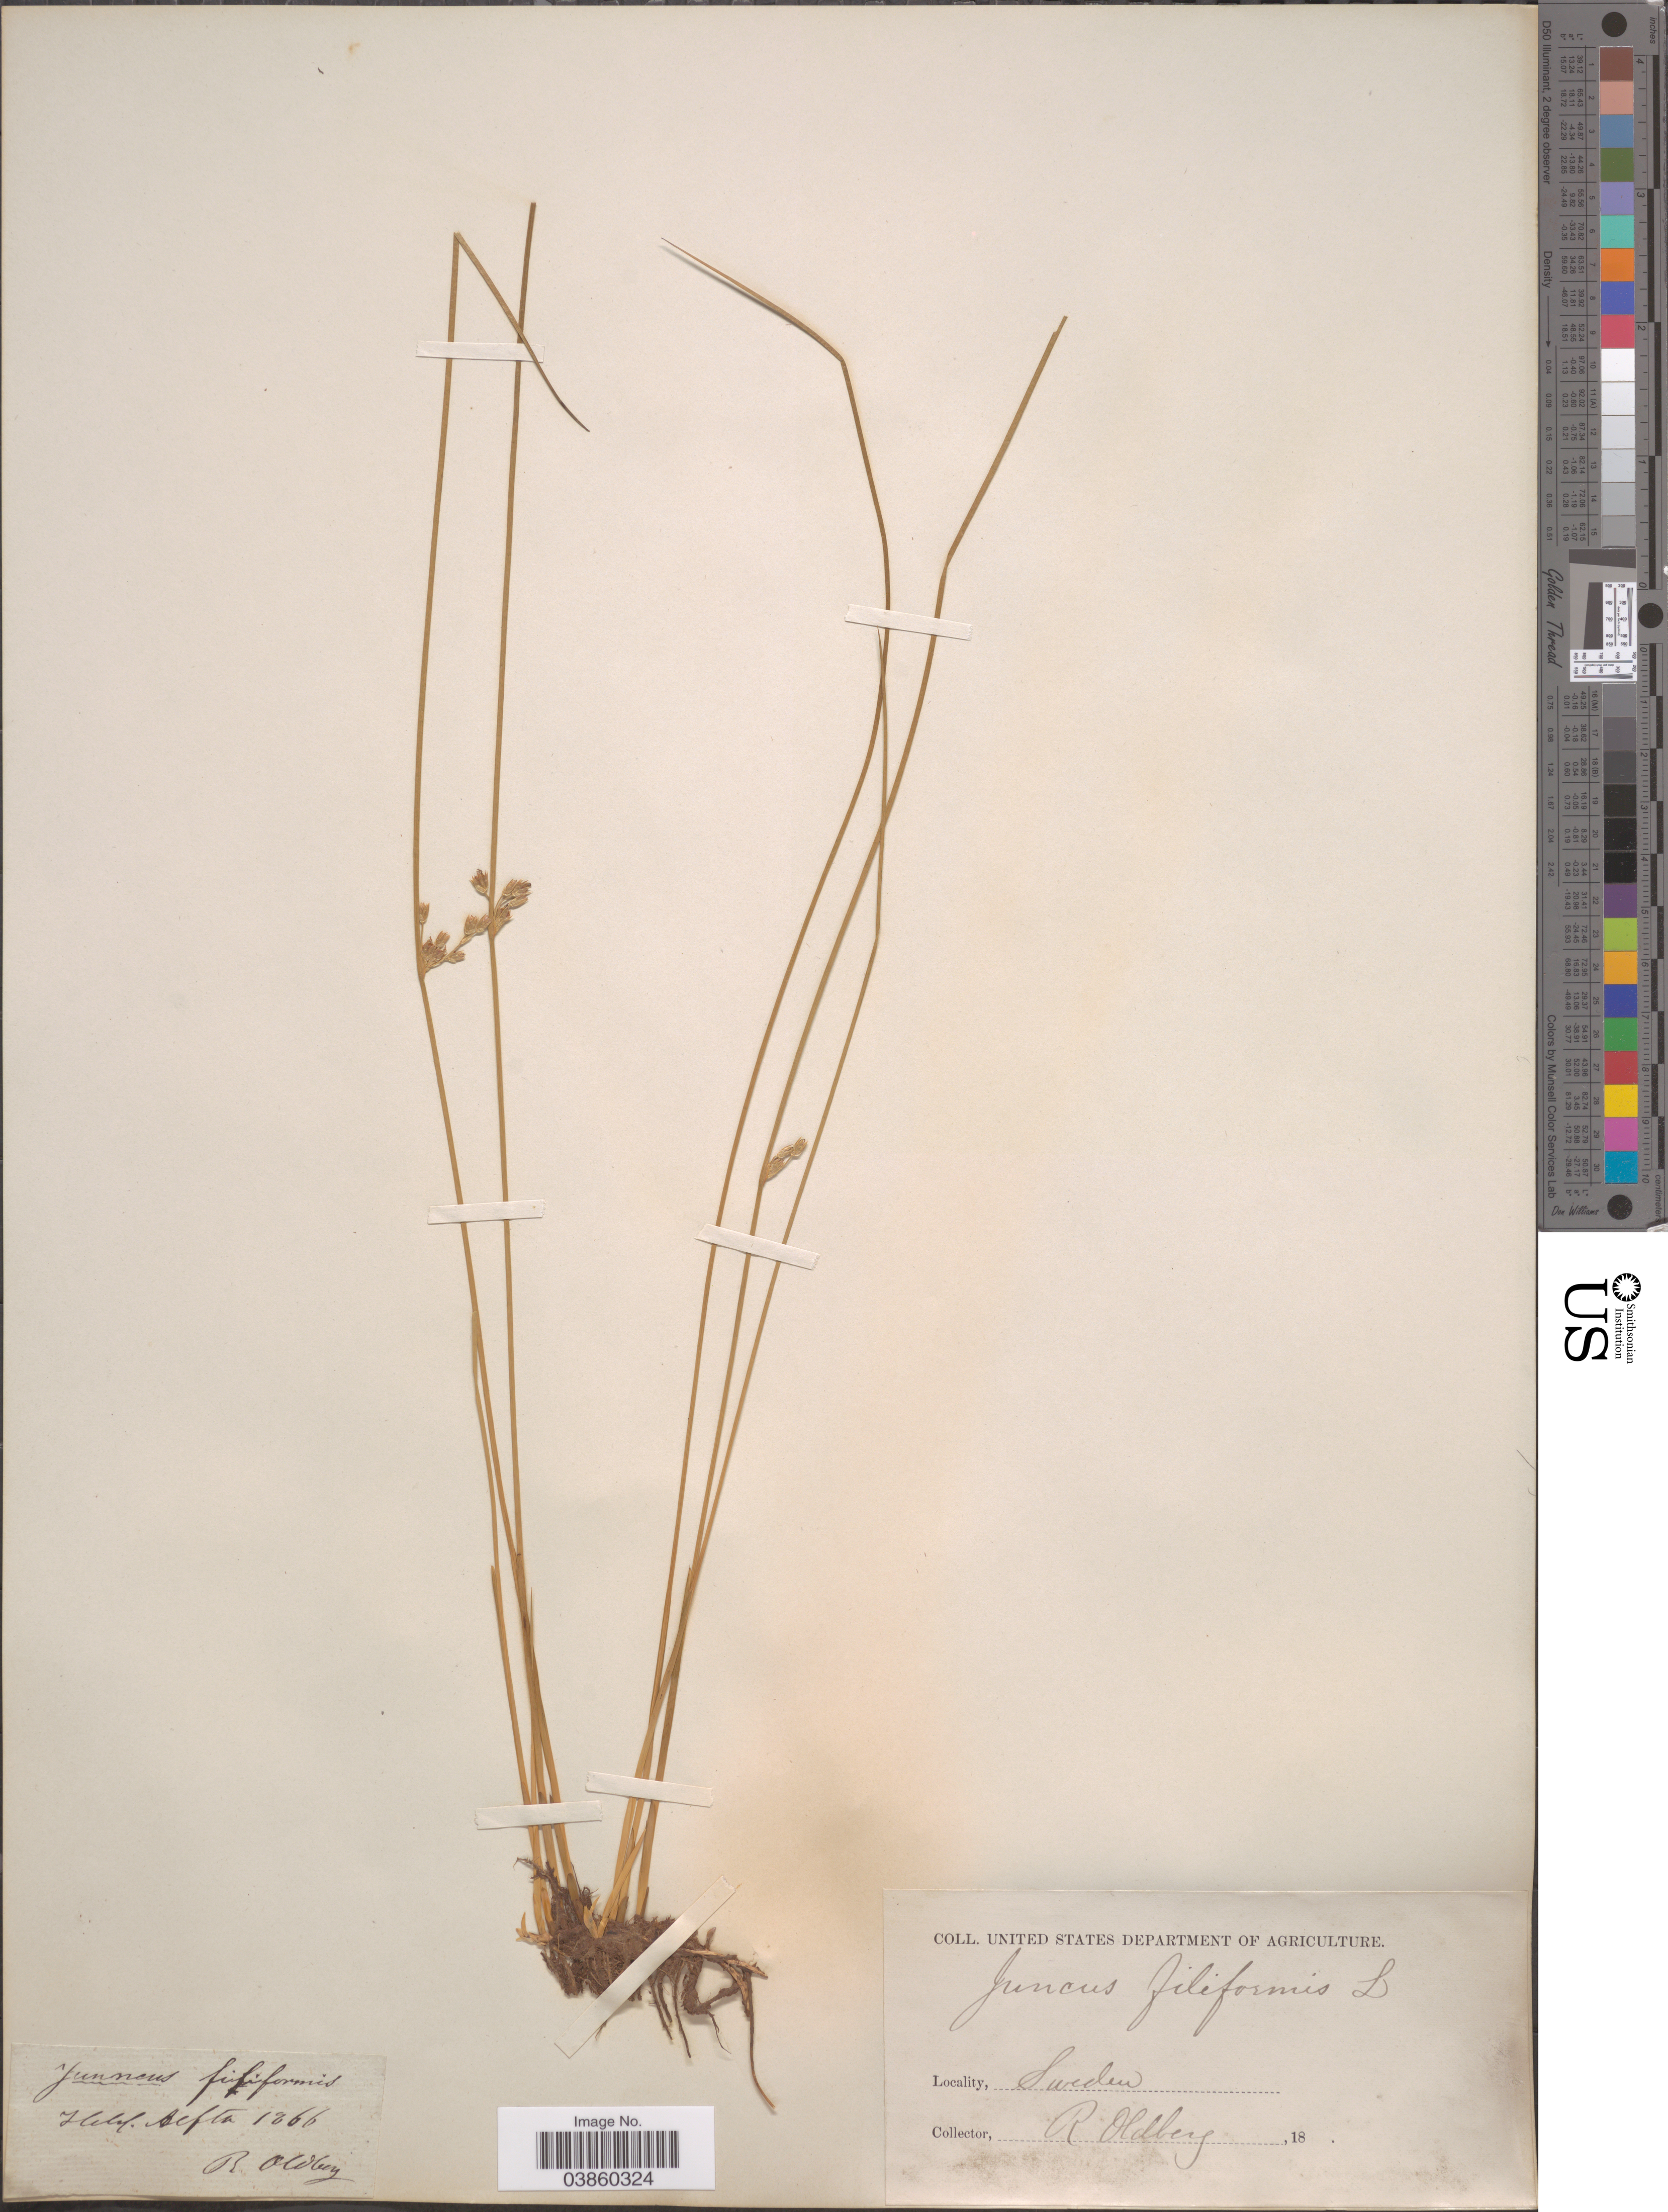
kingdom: Plantae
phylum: Tracheophyta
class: Liliopsida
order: Poales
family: Juncaceae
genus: Juncus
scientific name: Juncus filiformis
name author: L.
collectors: R. Oldberg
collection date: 1866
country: Sweden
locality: Helif. Alfta.